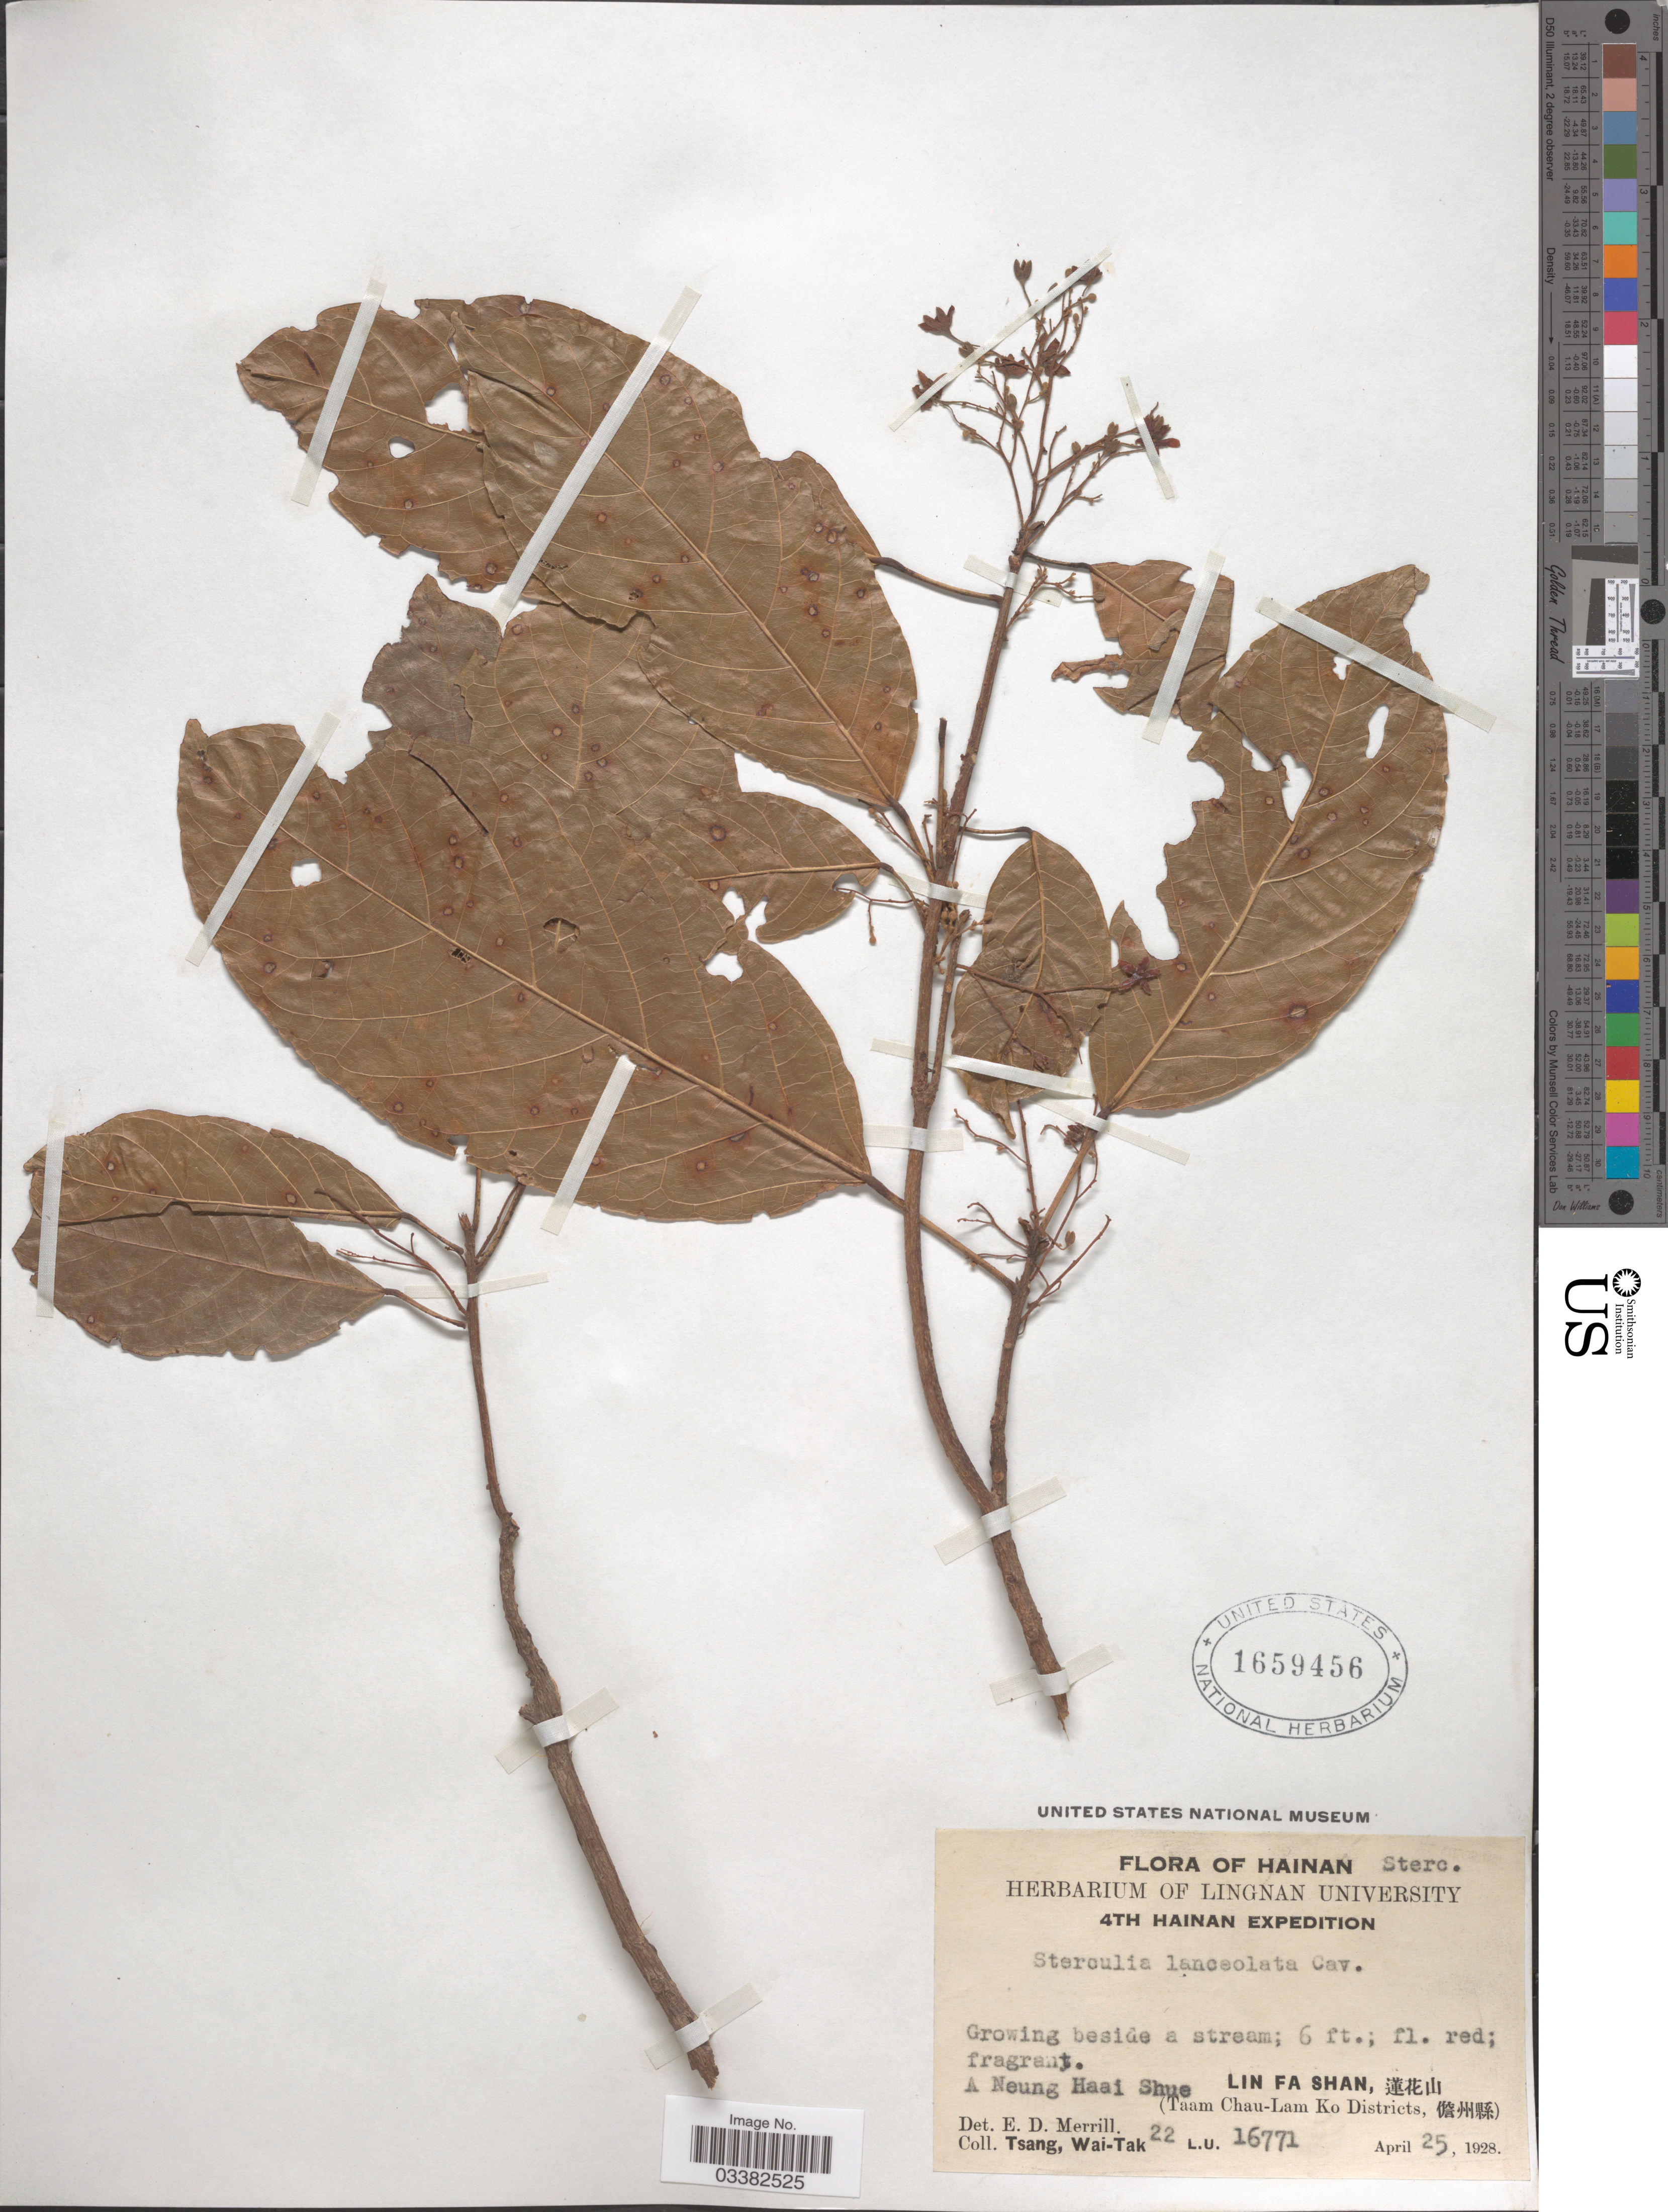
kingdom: Plantae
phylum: Tracheophyta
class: Magnoliopsida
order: Malvales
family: Malvaceae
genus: Sterculia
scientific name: Sterculia lanceolata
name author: Cav.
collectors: W. T. Tsang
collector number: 22 L.U. 16771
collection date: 1928-04-25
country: China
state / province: Hainan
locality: Lin Fa Shan, X. (Taam Chau-Lam Ko Districts, X). A Neung Haai Shue.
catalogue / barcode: US 1659456